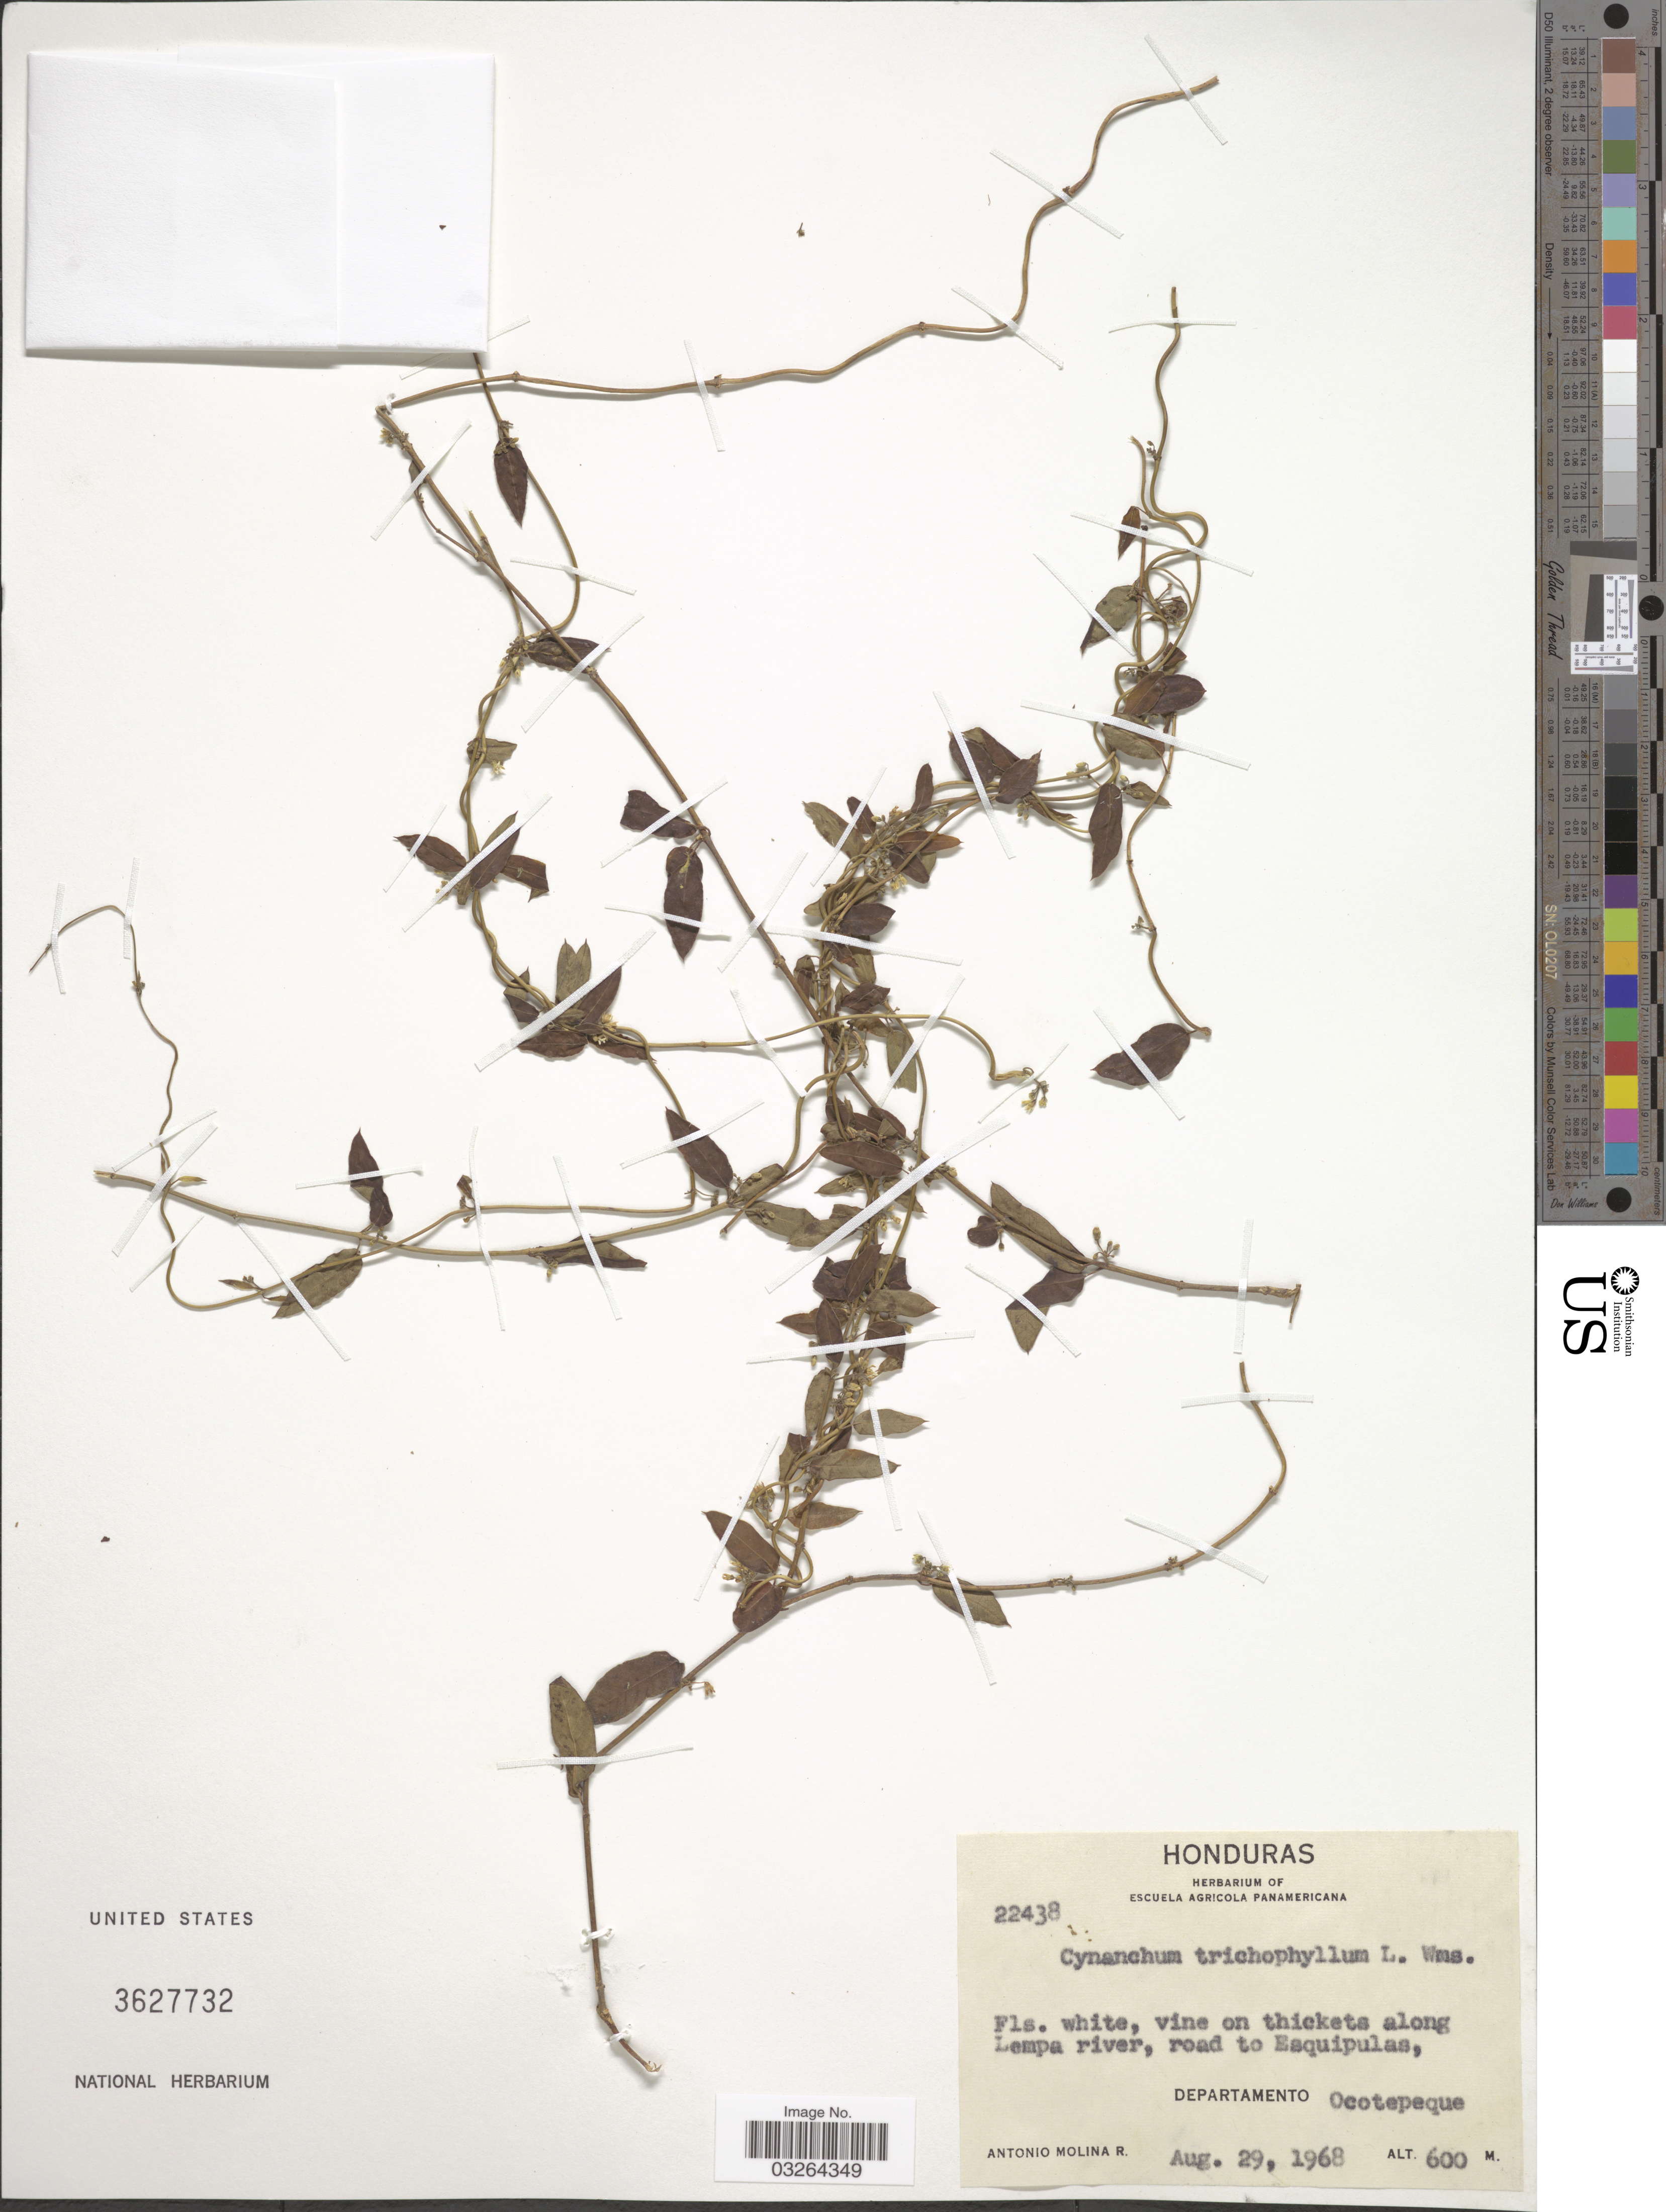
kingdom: Plantae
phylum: Tracheophyta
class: Magnoliopsida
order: Gentianales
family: Apocynaceae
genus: Cynanchum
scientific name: Cynanchum trichophyllum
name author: L.O. Williams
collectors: A. Molina R.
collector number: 22438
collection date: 1968-08-29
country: Honduras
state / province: Ocotepeque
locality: Vine on thickets along Lempa river, road to Esquipulas, Departamento Ocotepeque.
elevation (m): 600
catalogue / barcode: US 3627732